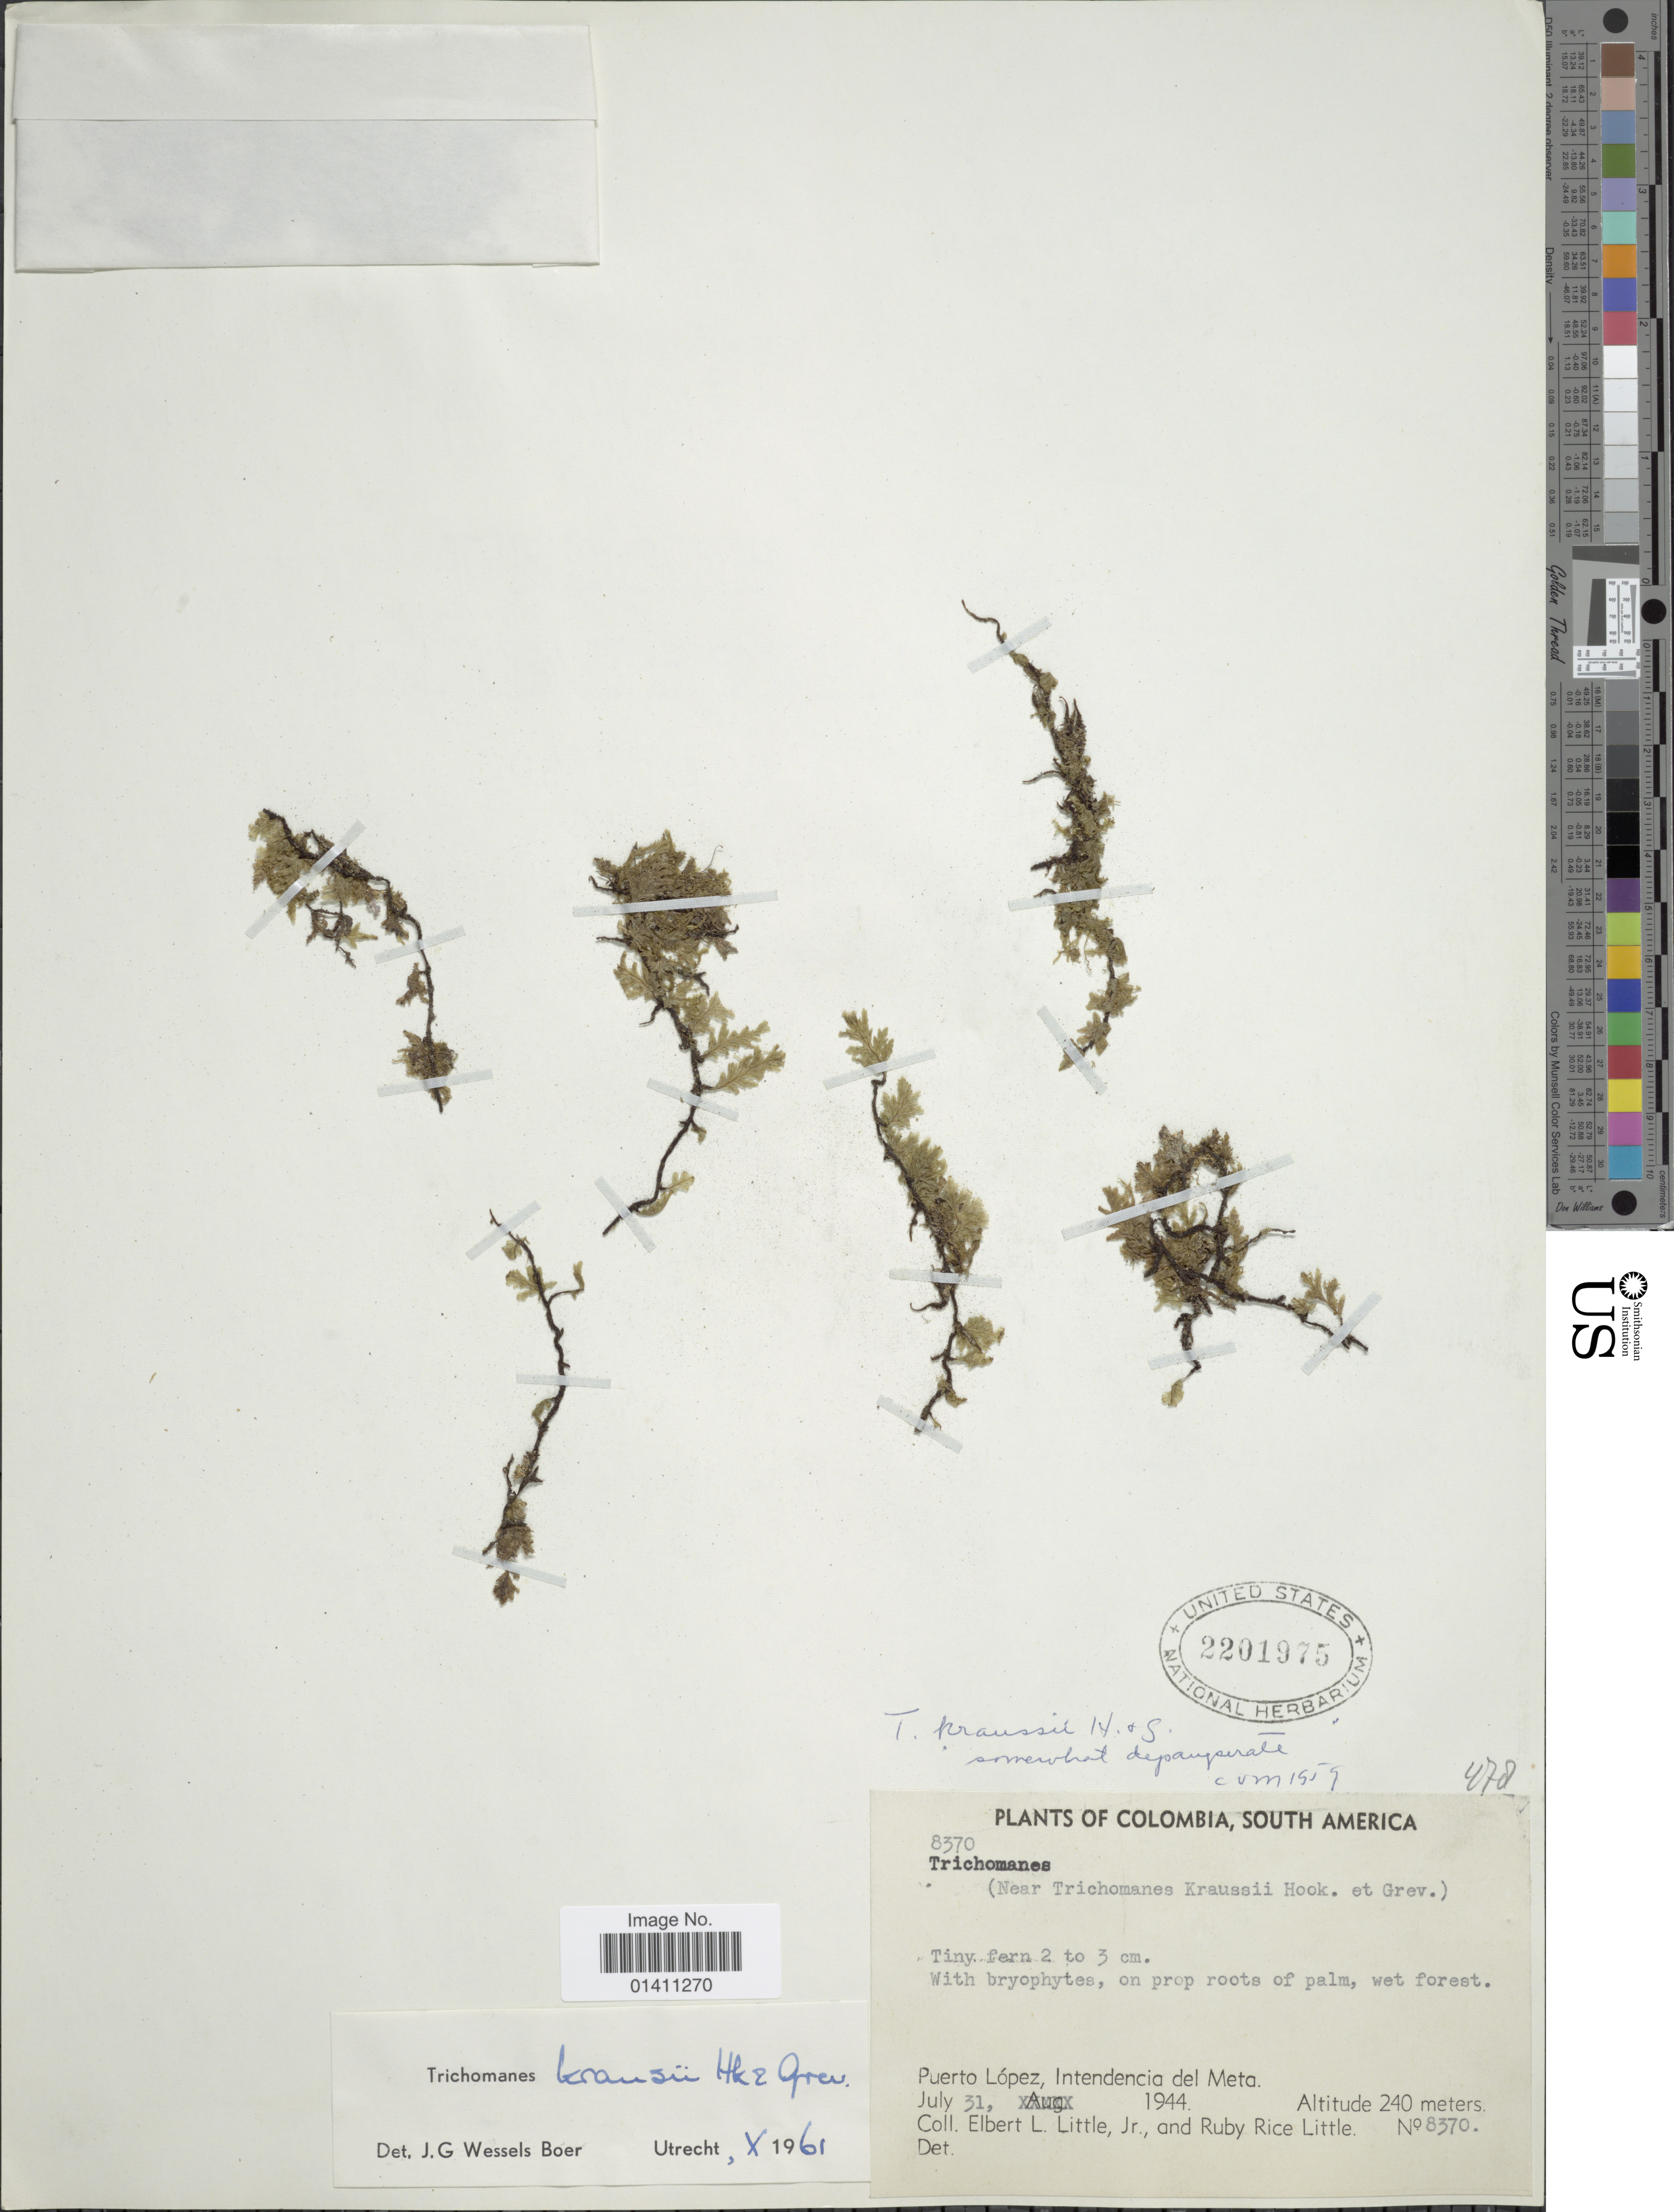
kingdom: Plantae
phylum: Tracheophyta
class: Polypodiopsida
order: Hymenophyllales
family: Hymenophyllaceae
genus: Didymoglossum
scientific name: Didymoglossum kraussii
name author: (Hook. & Grev.) C. Presl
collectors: E. L. Little & R. R. Little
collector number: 8370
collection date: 1944-08-31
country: Colombia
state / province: Meta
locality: Puerto Lopez, Intendencia del Meta.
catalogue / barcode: US 2201975